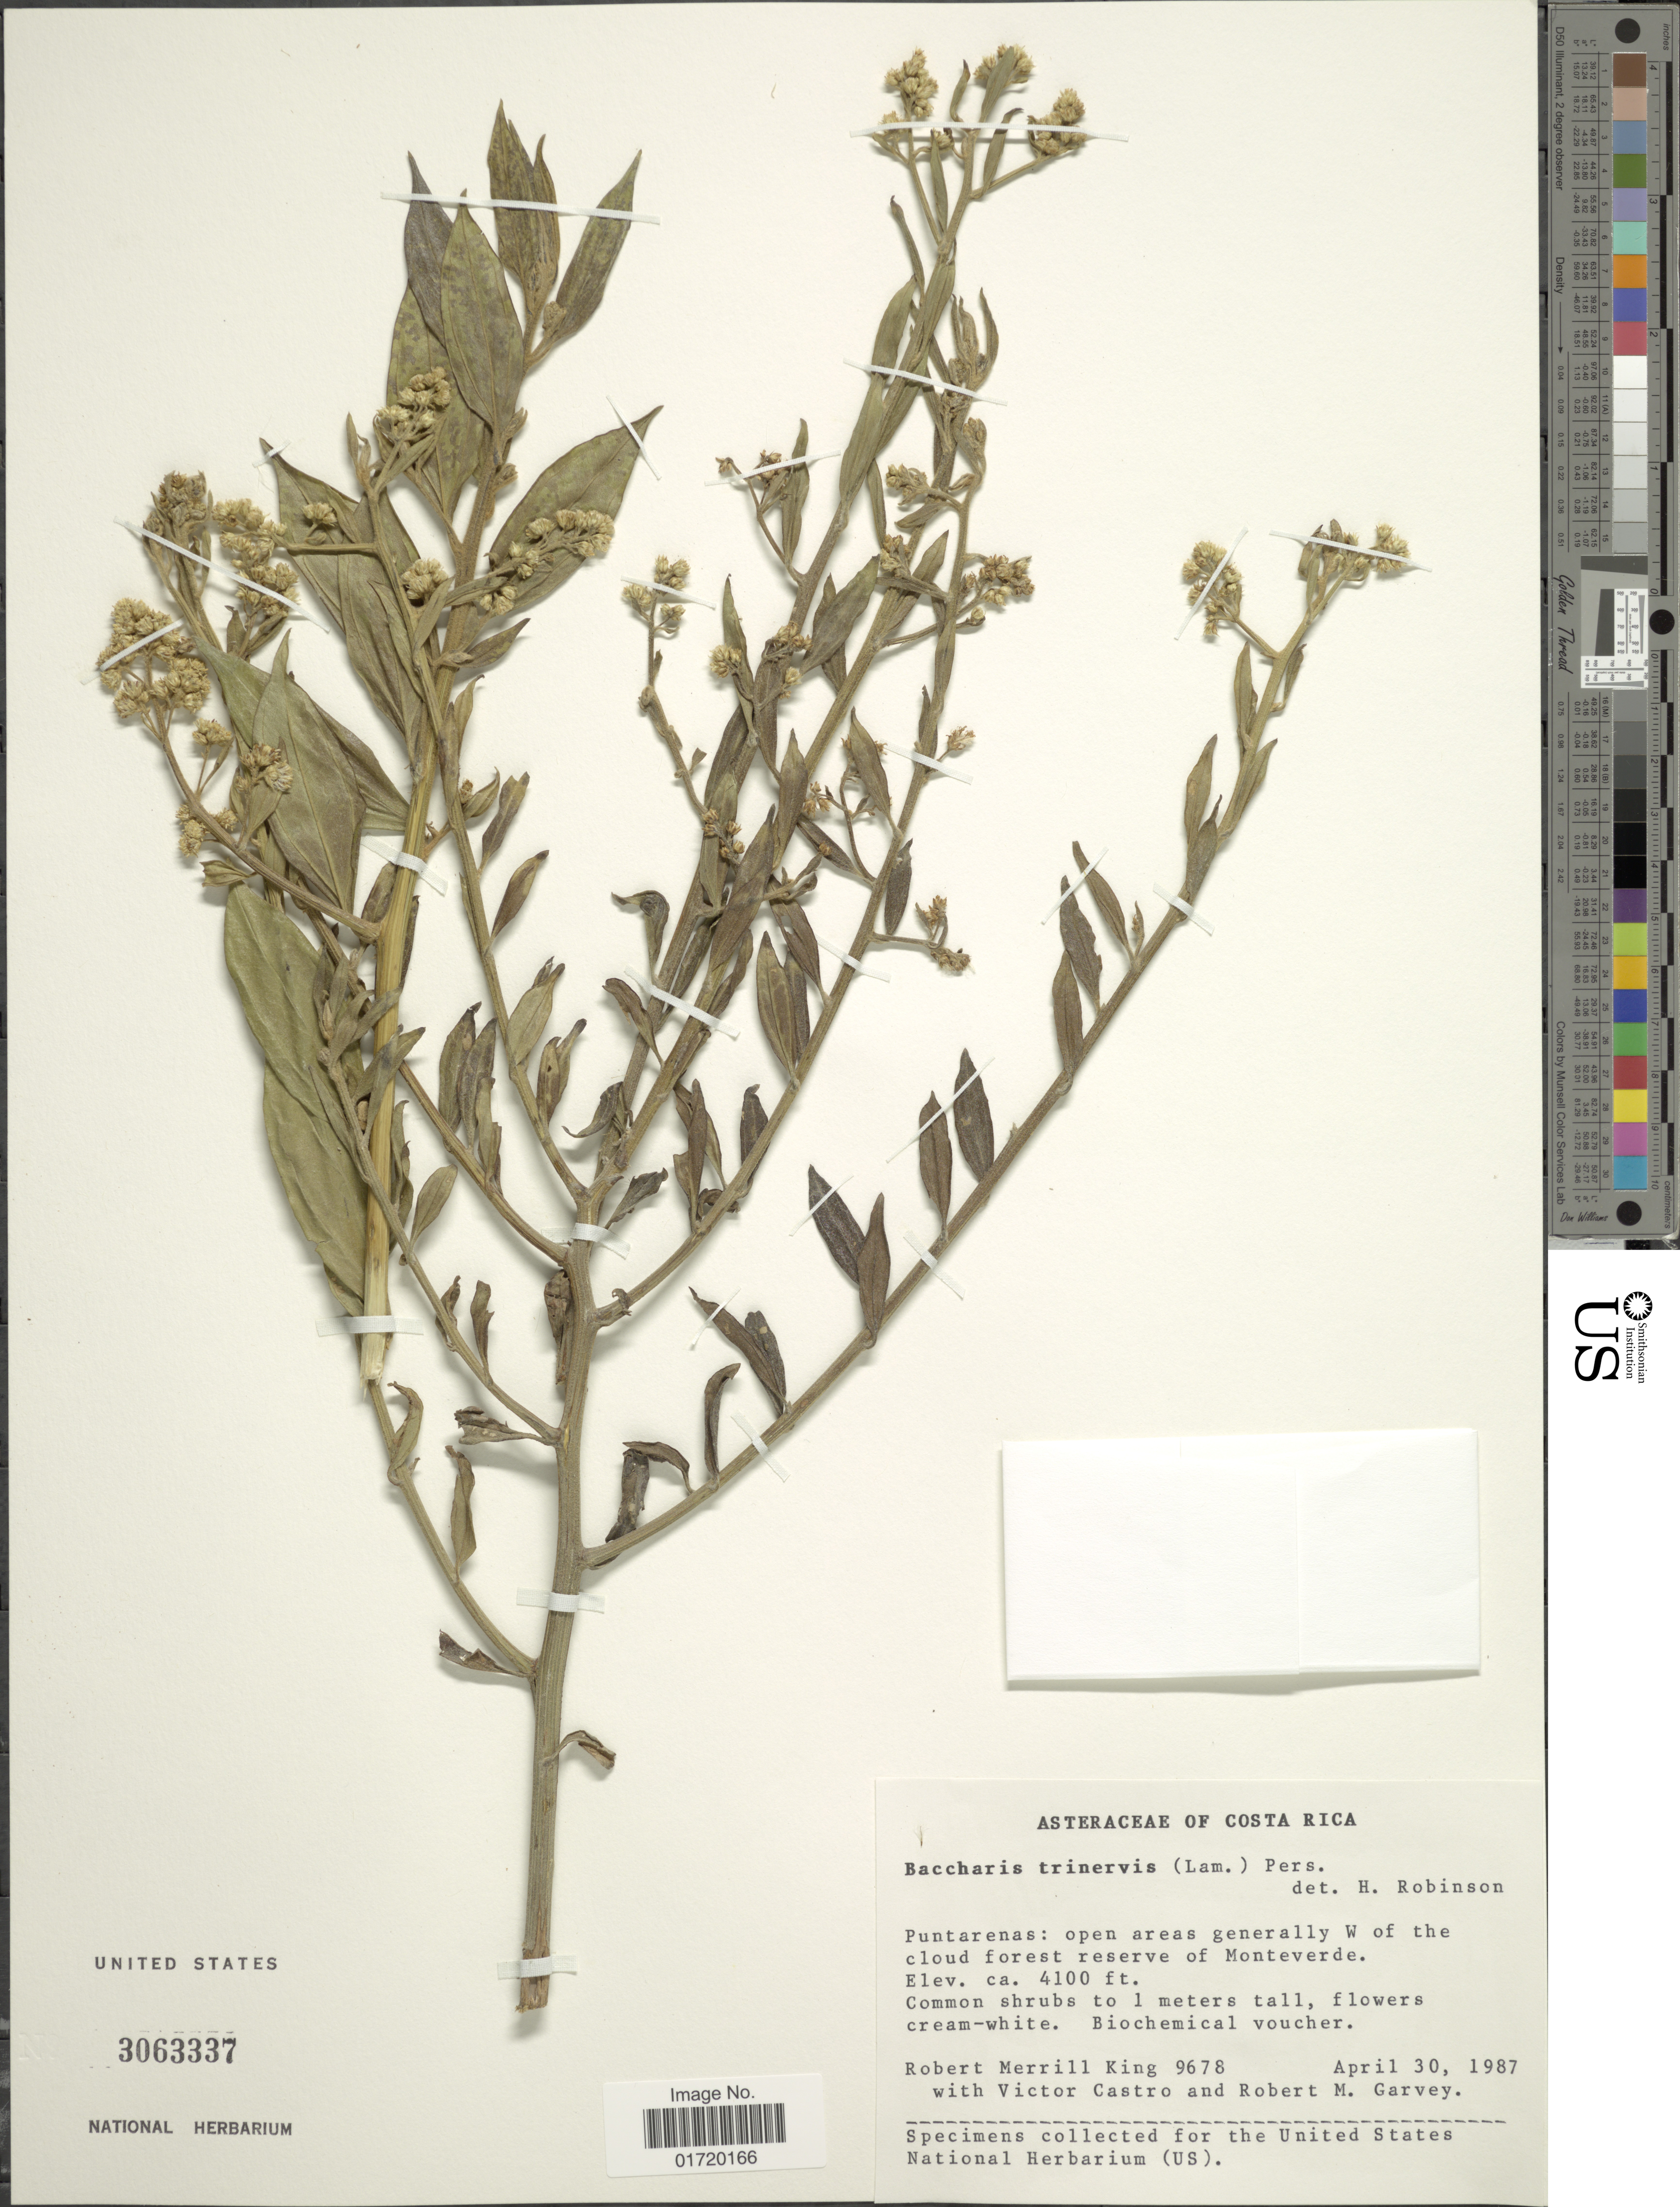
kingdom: Plantae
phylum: Tracheophyta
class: Magnoliopsida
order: Asterales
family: Asteraceae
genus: Baccharis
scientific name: Baccharis trinervis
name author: (Lam.) Pers.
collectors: R. M. King, V. Castro & R. Garvey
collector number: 9678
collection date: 1987-04-30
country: Costa Rica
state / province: Puntarenas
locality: W of the cloud forest reserve of Monteverde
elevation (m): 1250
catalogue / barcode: US 306337